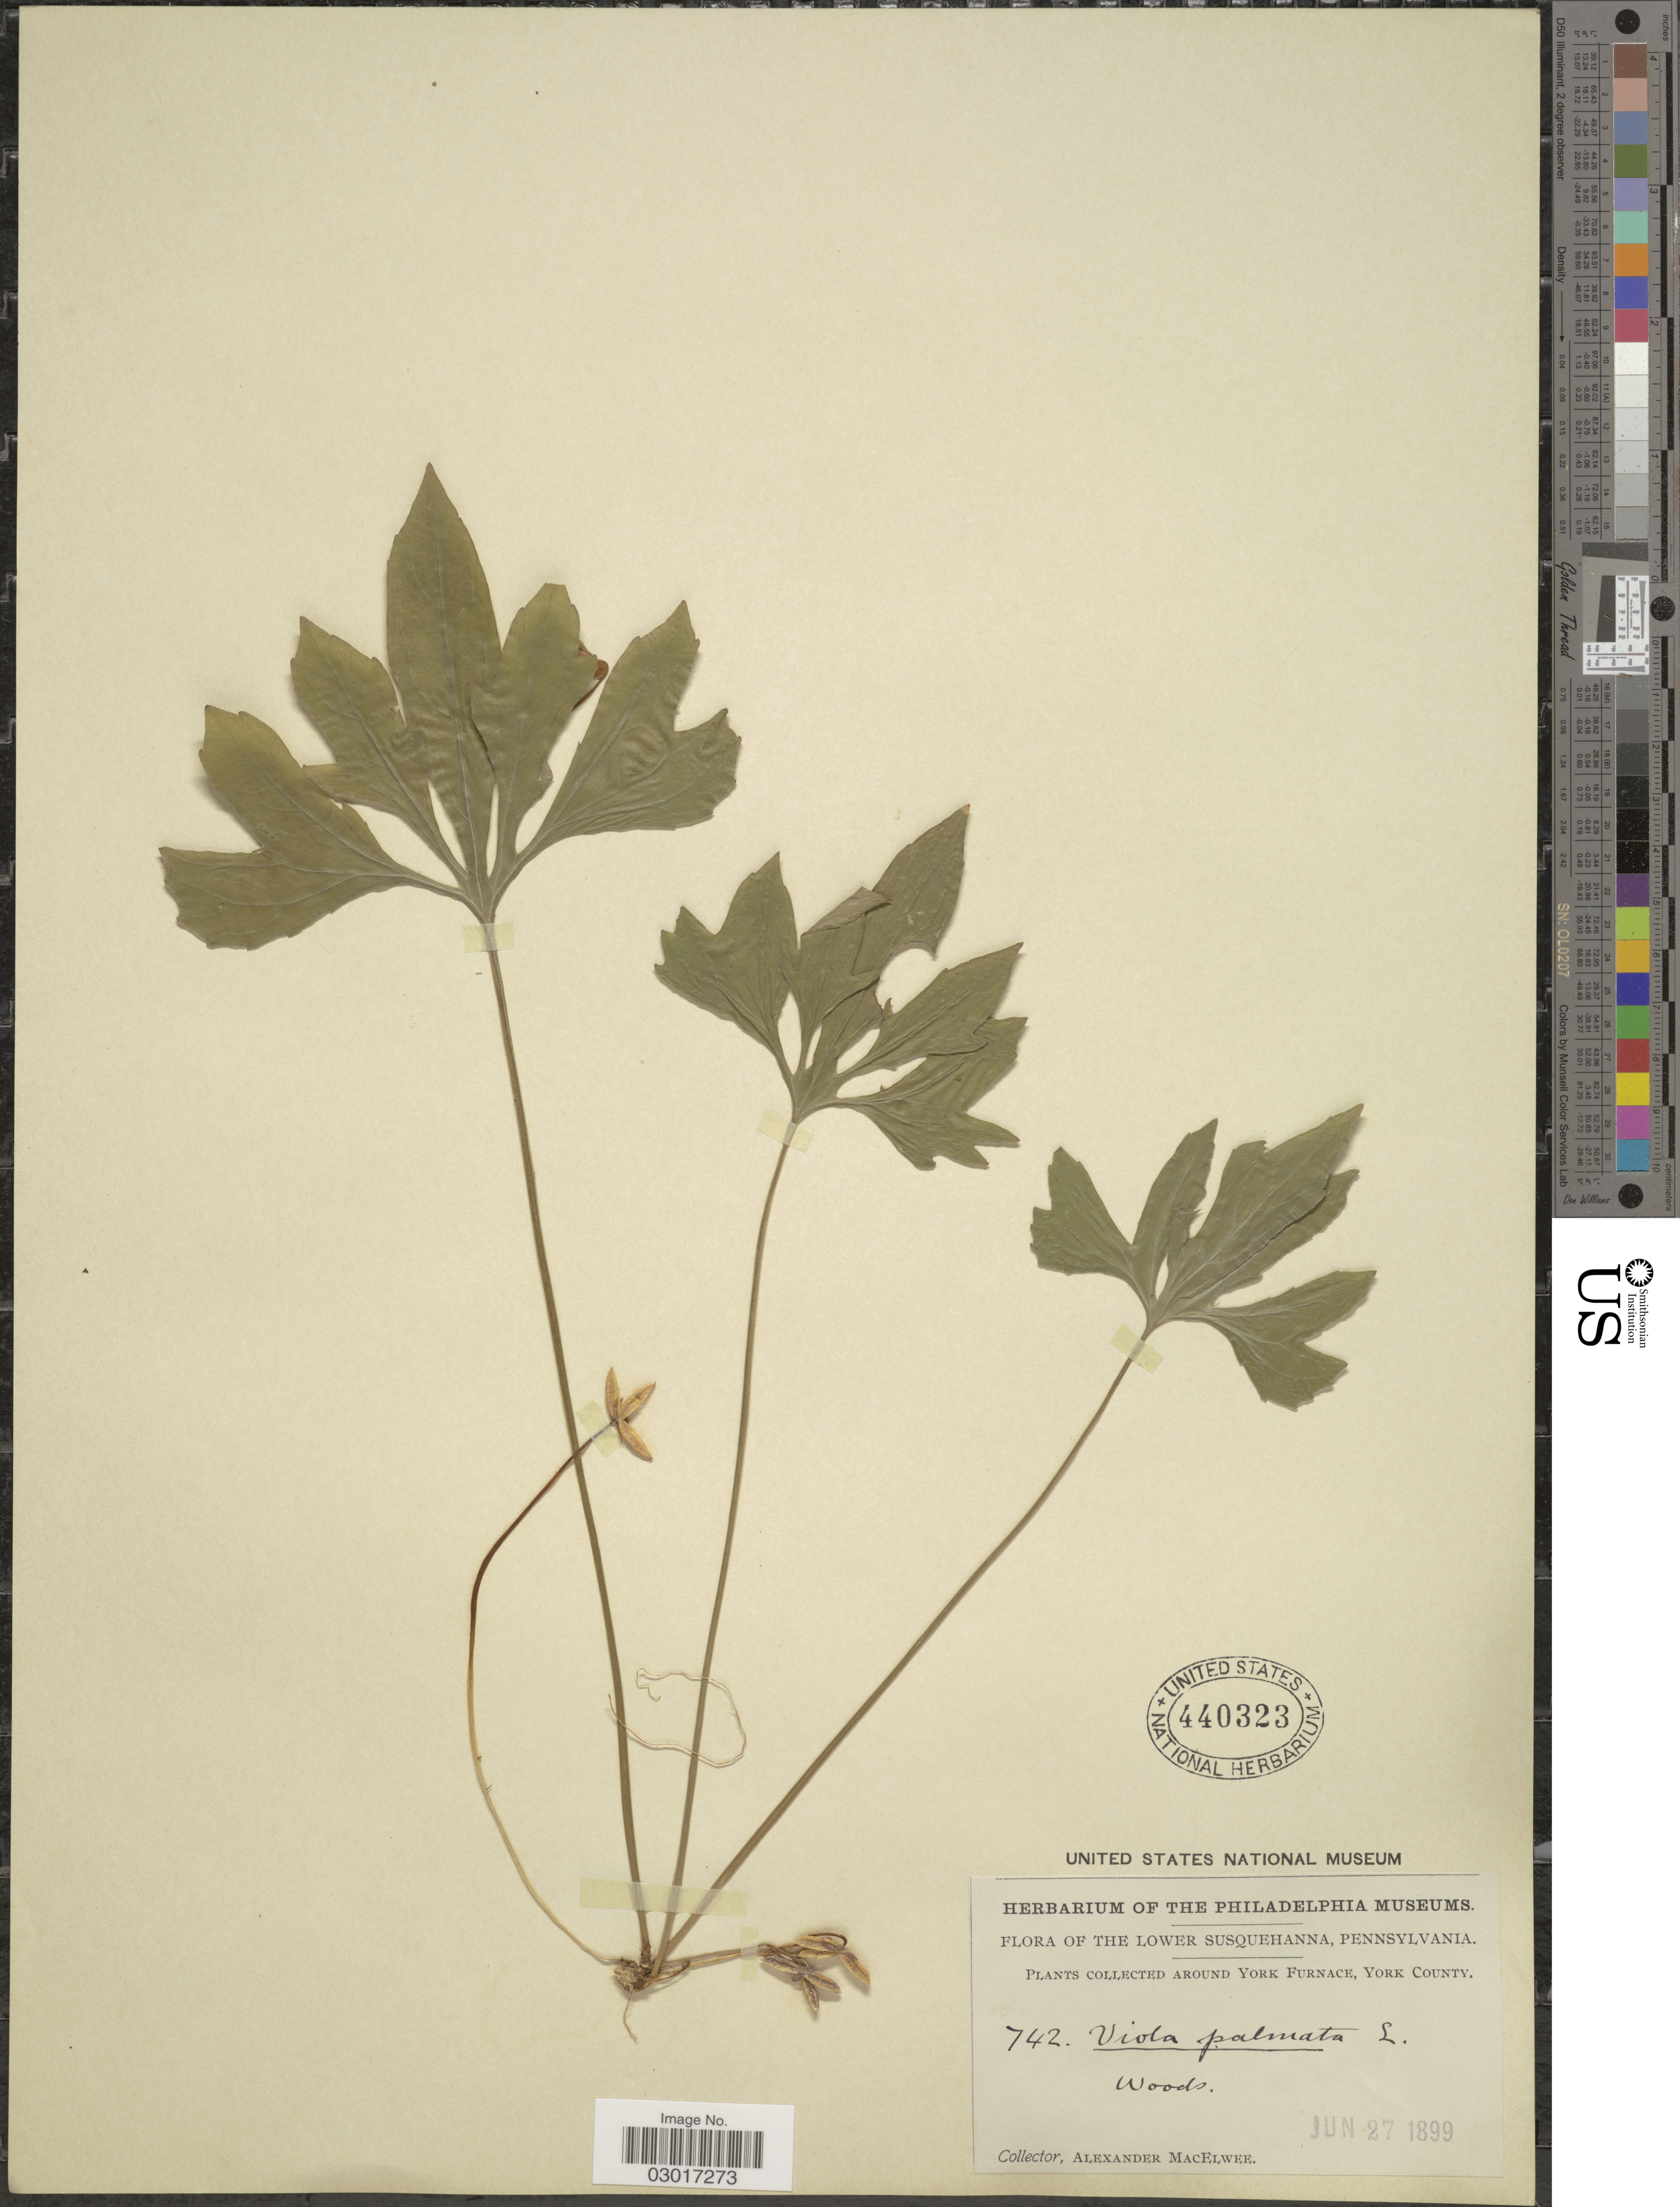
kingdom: Plantae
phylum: Tracheophyta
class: Magnoliopsida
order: Malpighiales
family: Violaceae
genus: Viola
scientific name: Viola stoneana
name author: House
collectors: A. MacElwee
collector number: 742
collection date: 1899-06-27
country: United States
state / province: Pennsylvania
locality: Lower Susquehanna. Around York Furnace, York County.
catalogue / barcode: US 440323